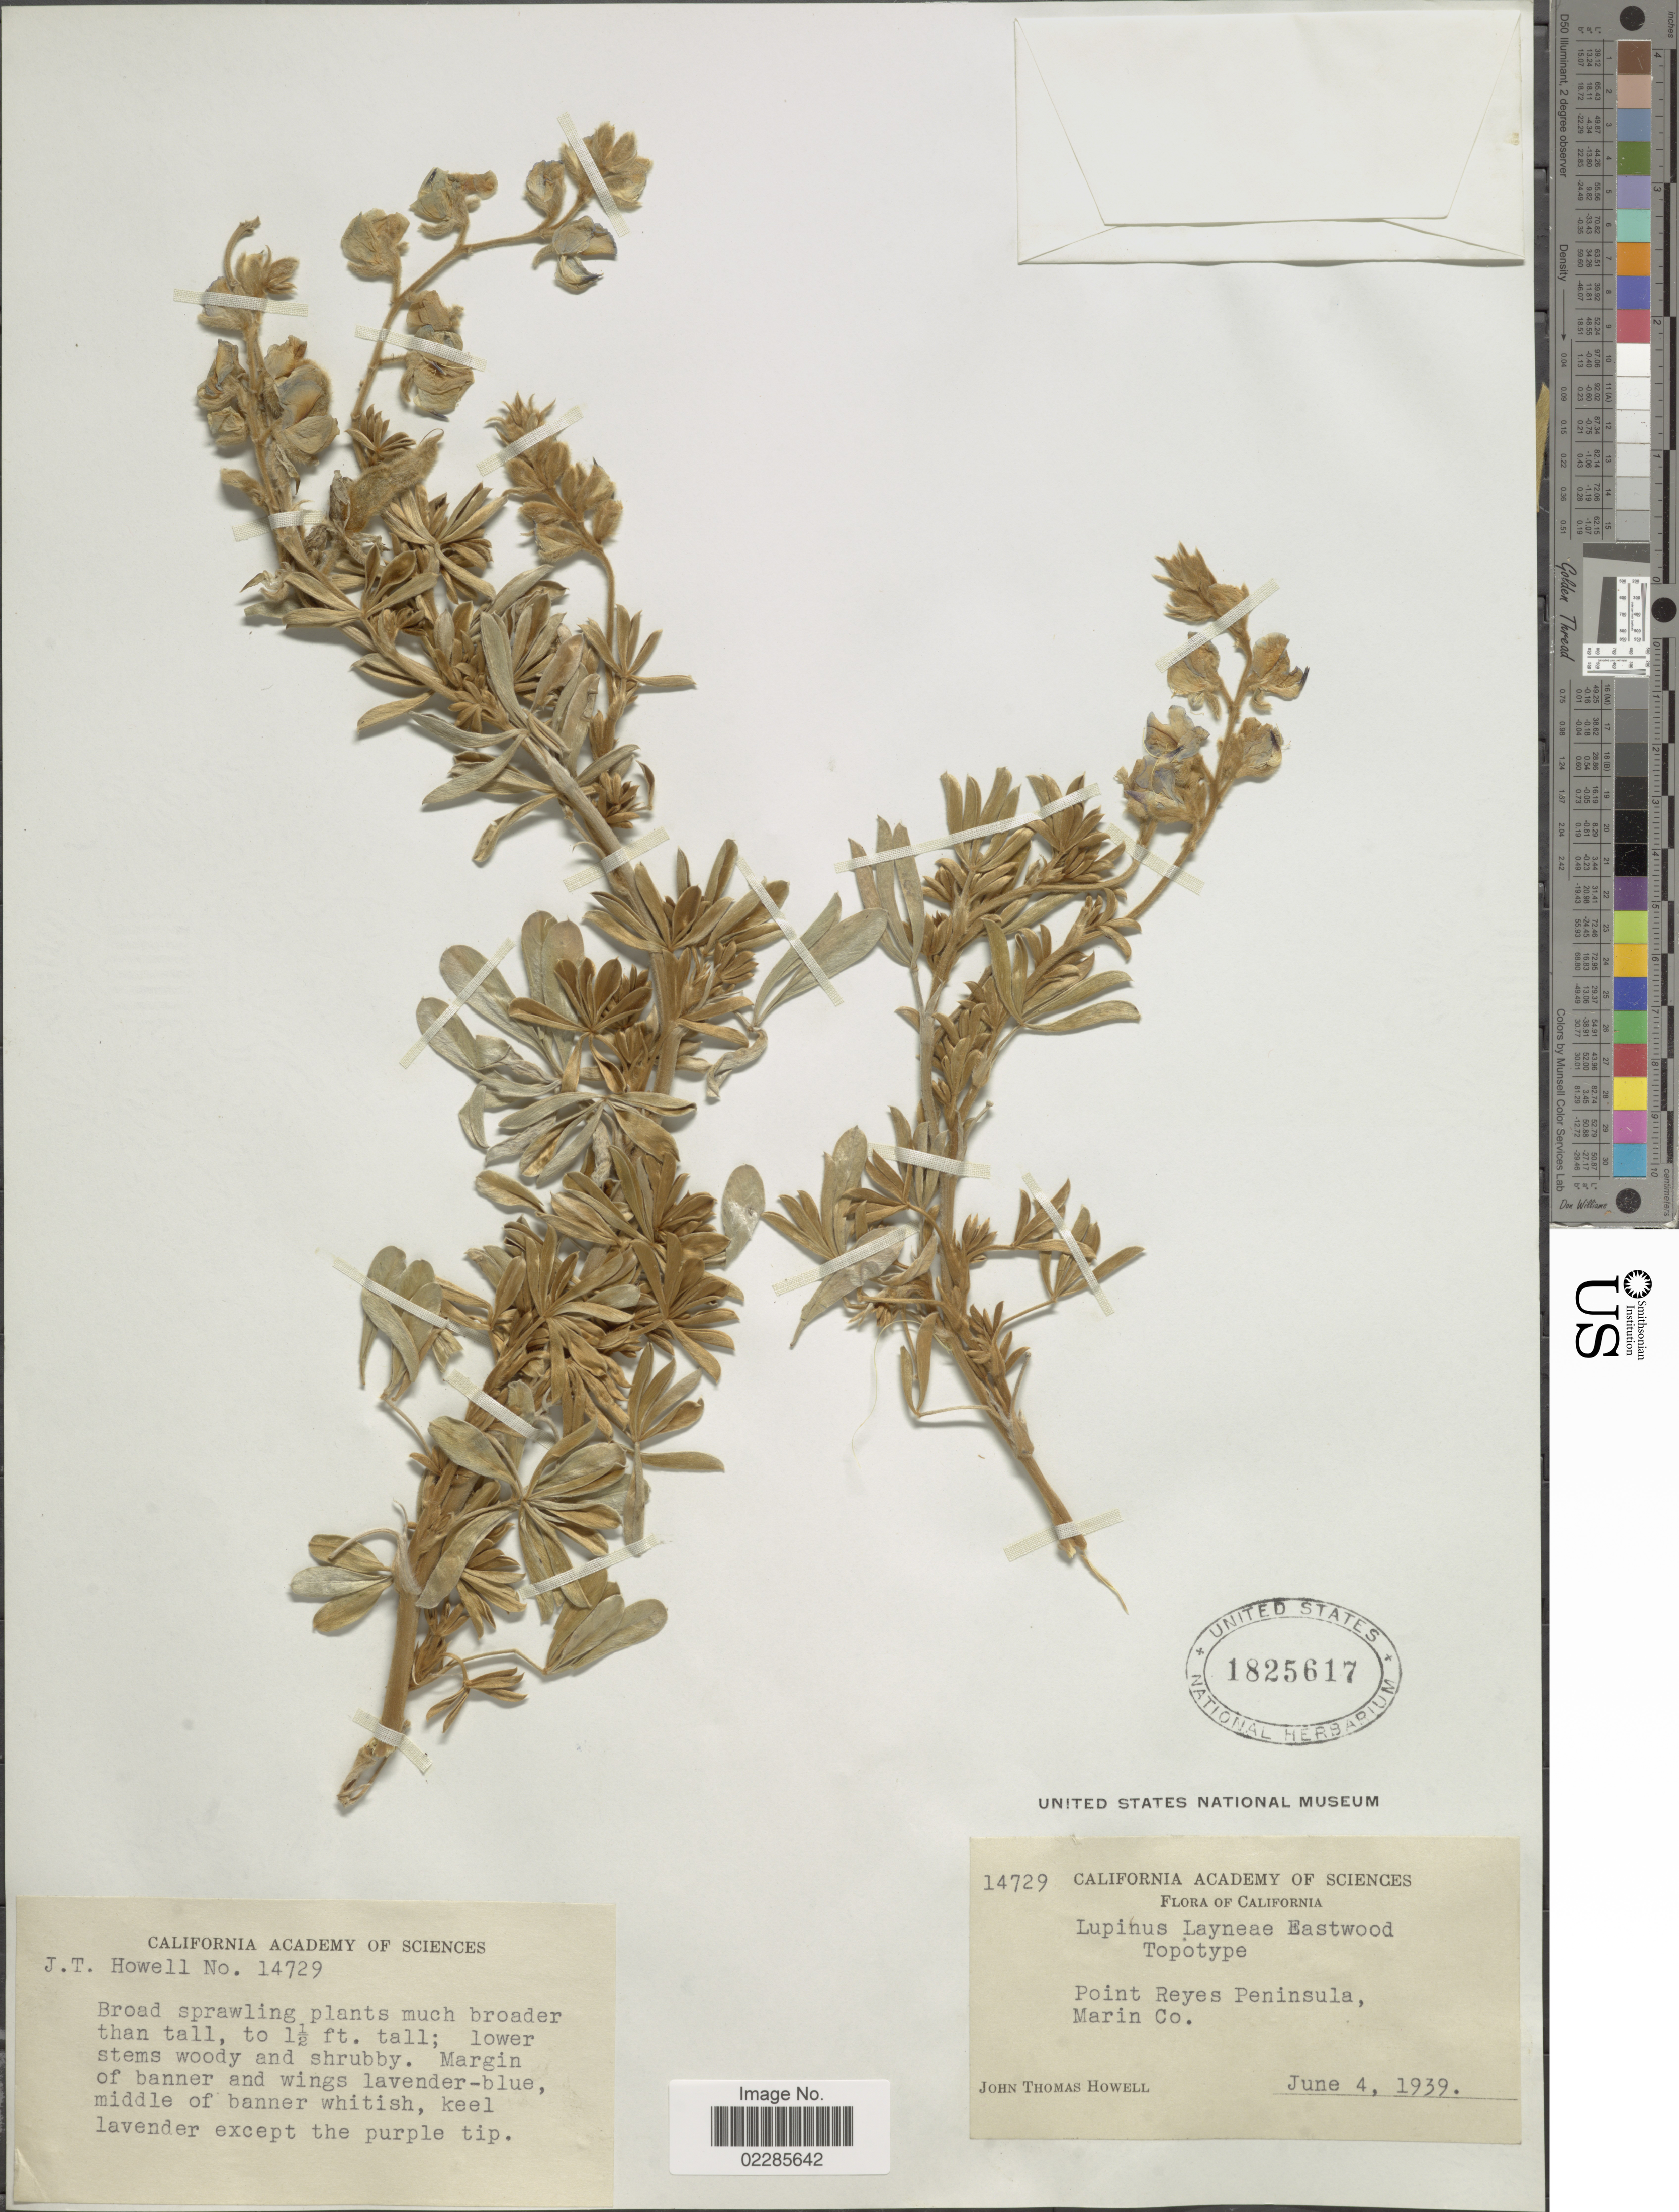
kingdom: Plantae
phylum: Tracheophyta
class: Magnoliopsida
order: Fabales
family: Fabaceae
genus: Lupinus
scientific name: Lupinus layneae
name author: Eastw.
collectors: J. T. Howell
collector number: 14729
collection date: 1939-06-04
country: United States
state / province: California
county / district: Marin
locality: Point Reues Peninsula, Marin Co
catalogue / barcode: US 1825617